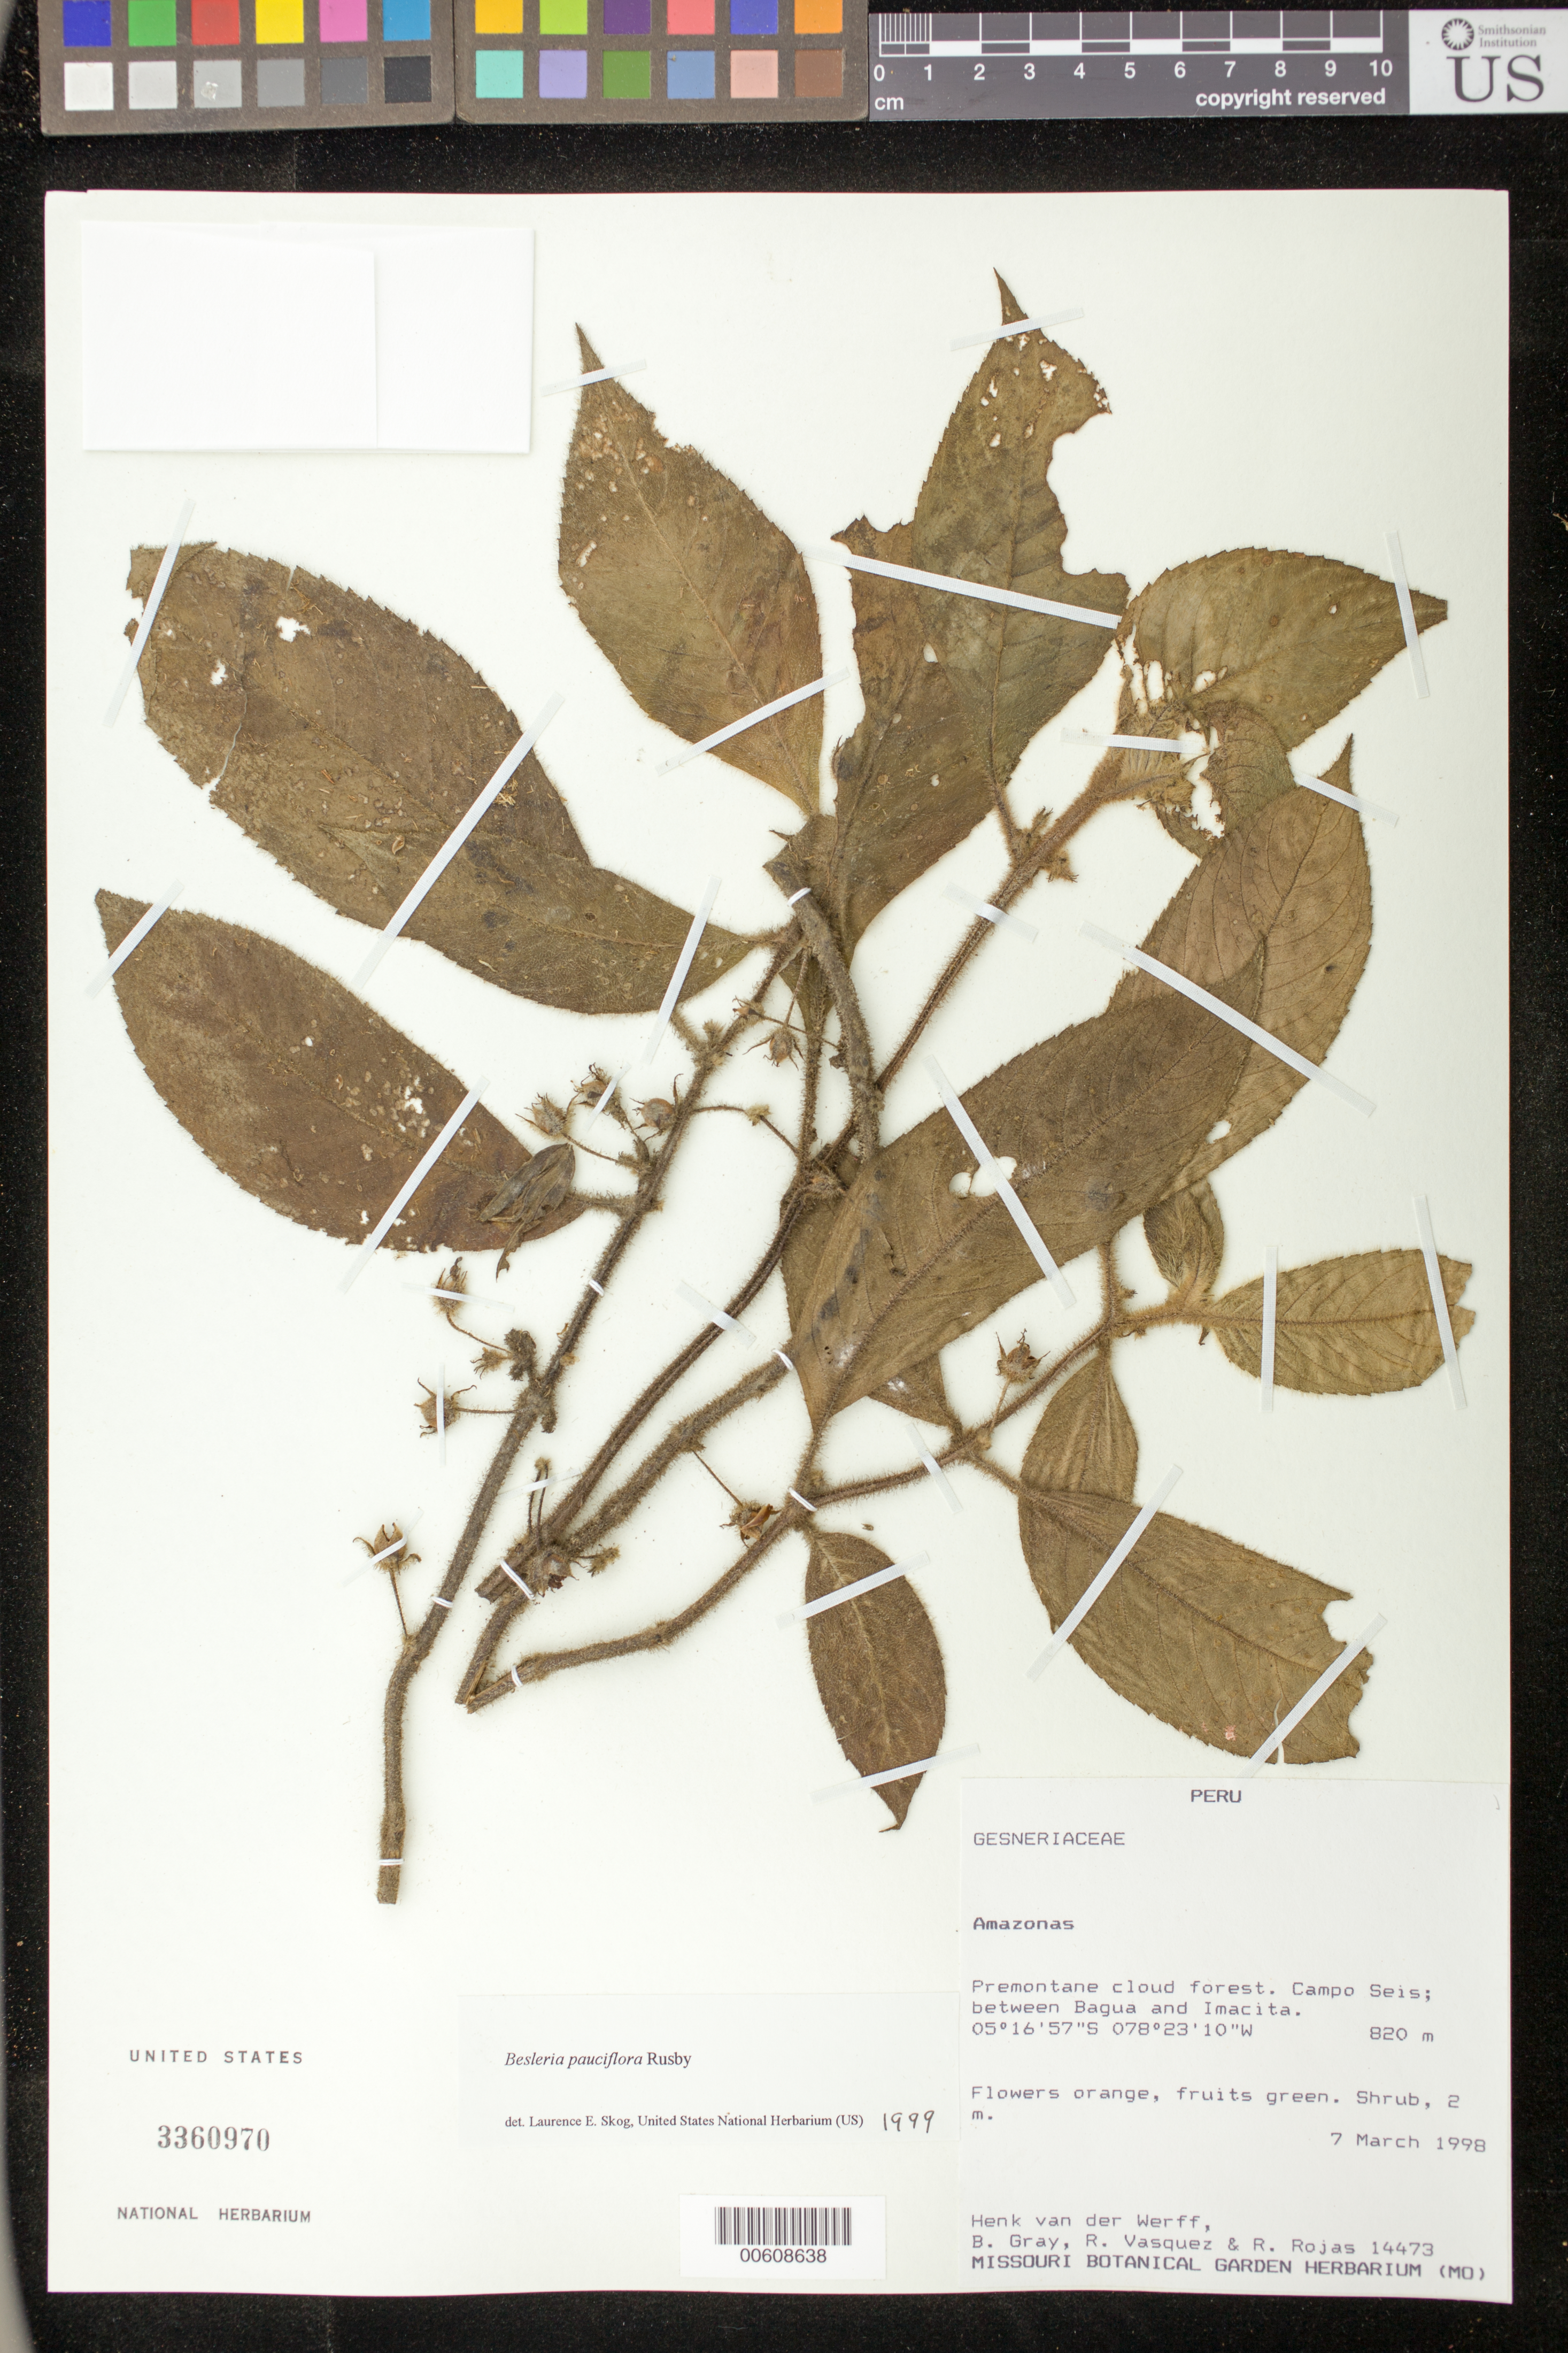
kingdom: Plantae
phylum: Tracheophyta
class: Magnoliopsida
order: Lamiales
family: Gesneriaceae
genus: Besleria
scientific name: Besleria pauciflora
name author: Rusby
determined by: Skog, Laurence E.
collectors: H. van der Werff, B. Gray, R. Vásquez & R. Rojas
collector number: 14473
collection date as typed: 07 Mar 1998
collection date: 1998-03-07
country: Peru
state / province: Amazonas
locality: Campo Seis; between Bagua and Imacita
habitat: Premontane cloud forest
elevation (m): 820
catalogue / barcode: US 3360970